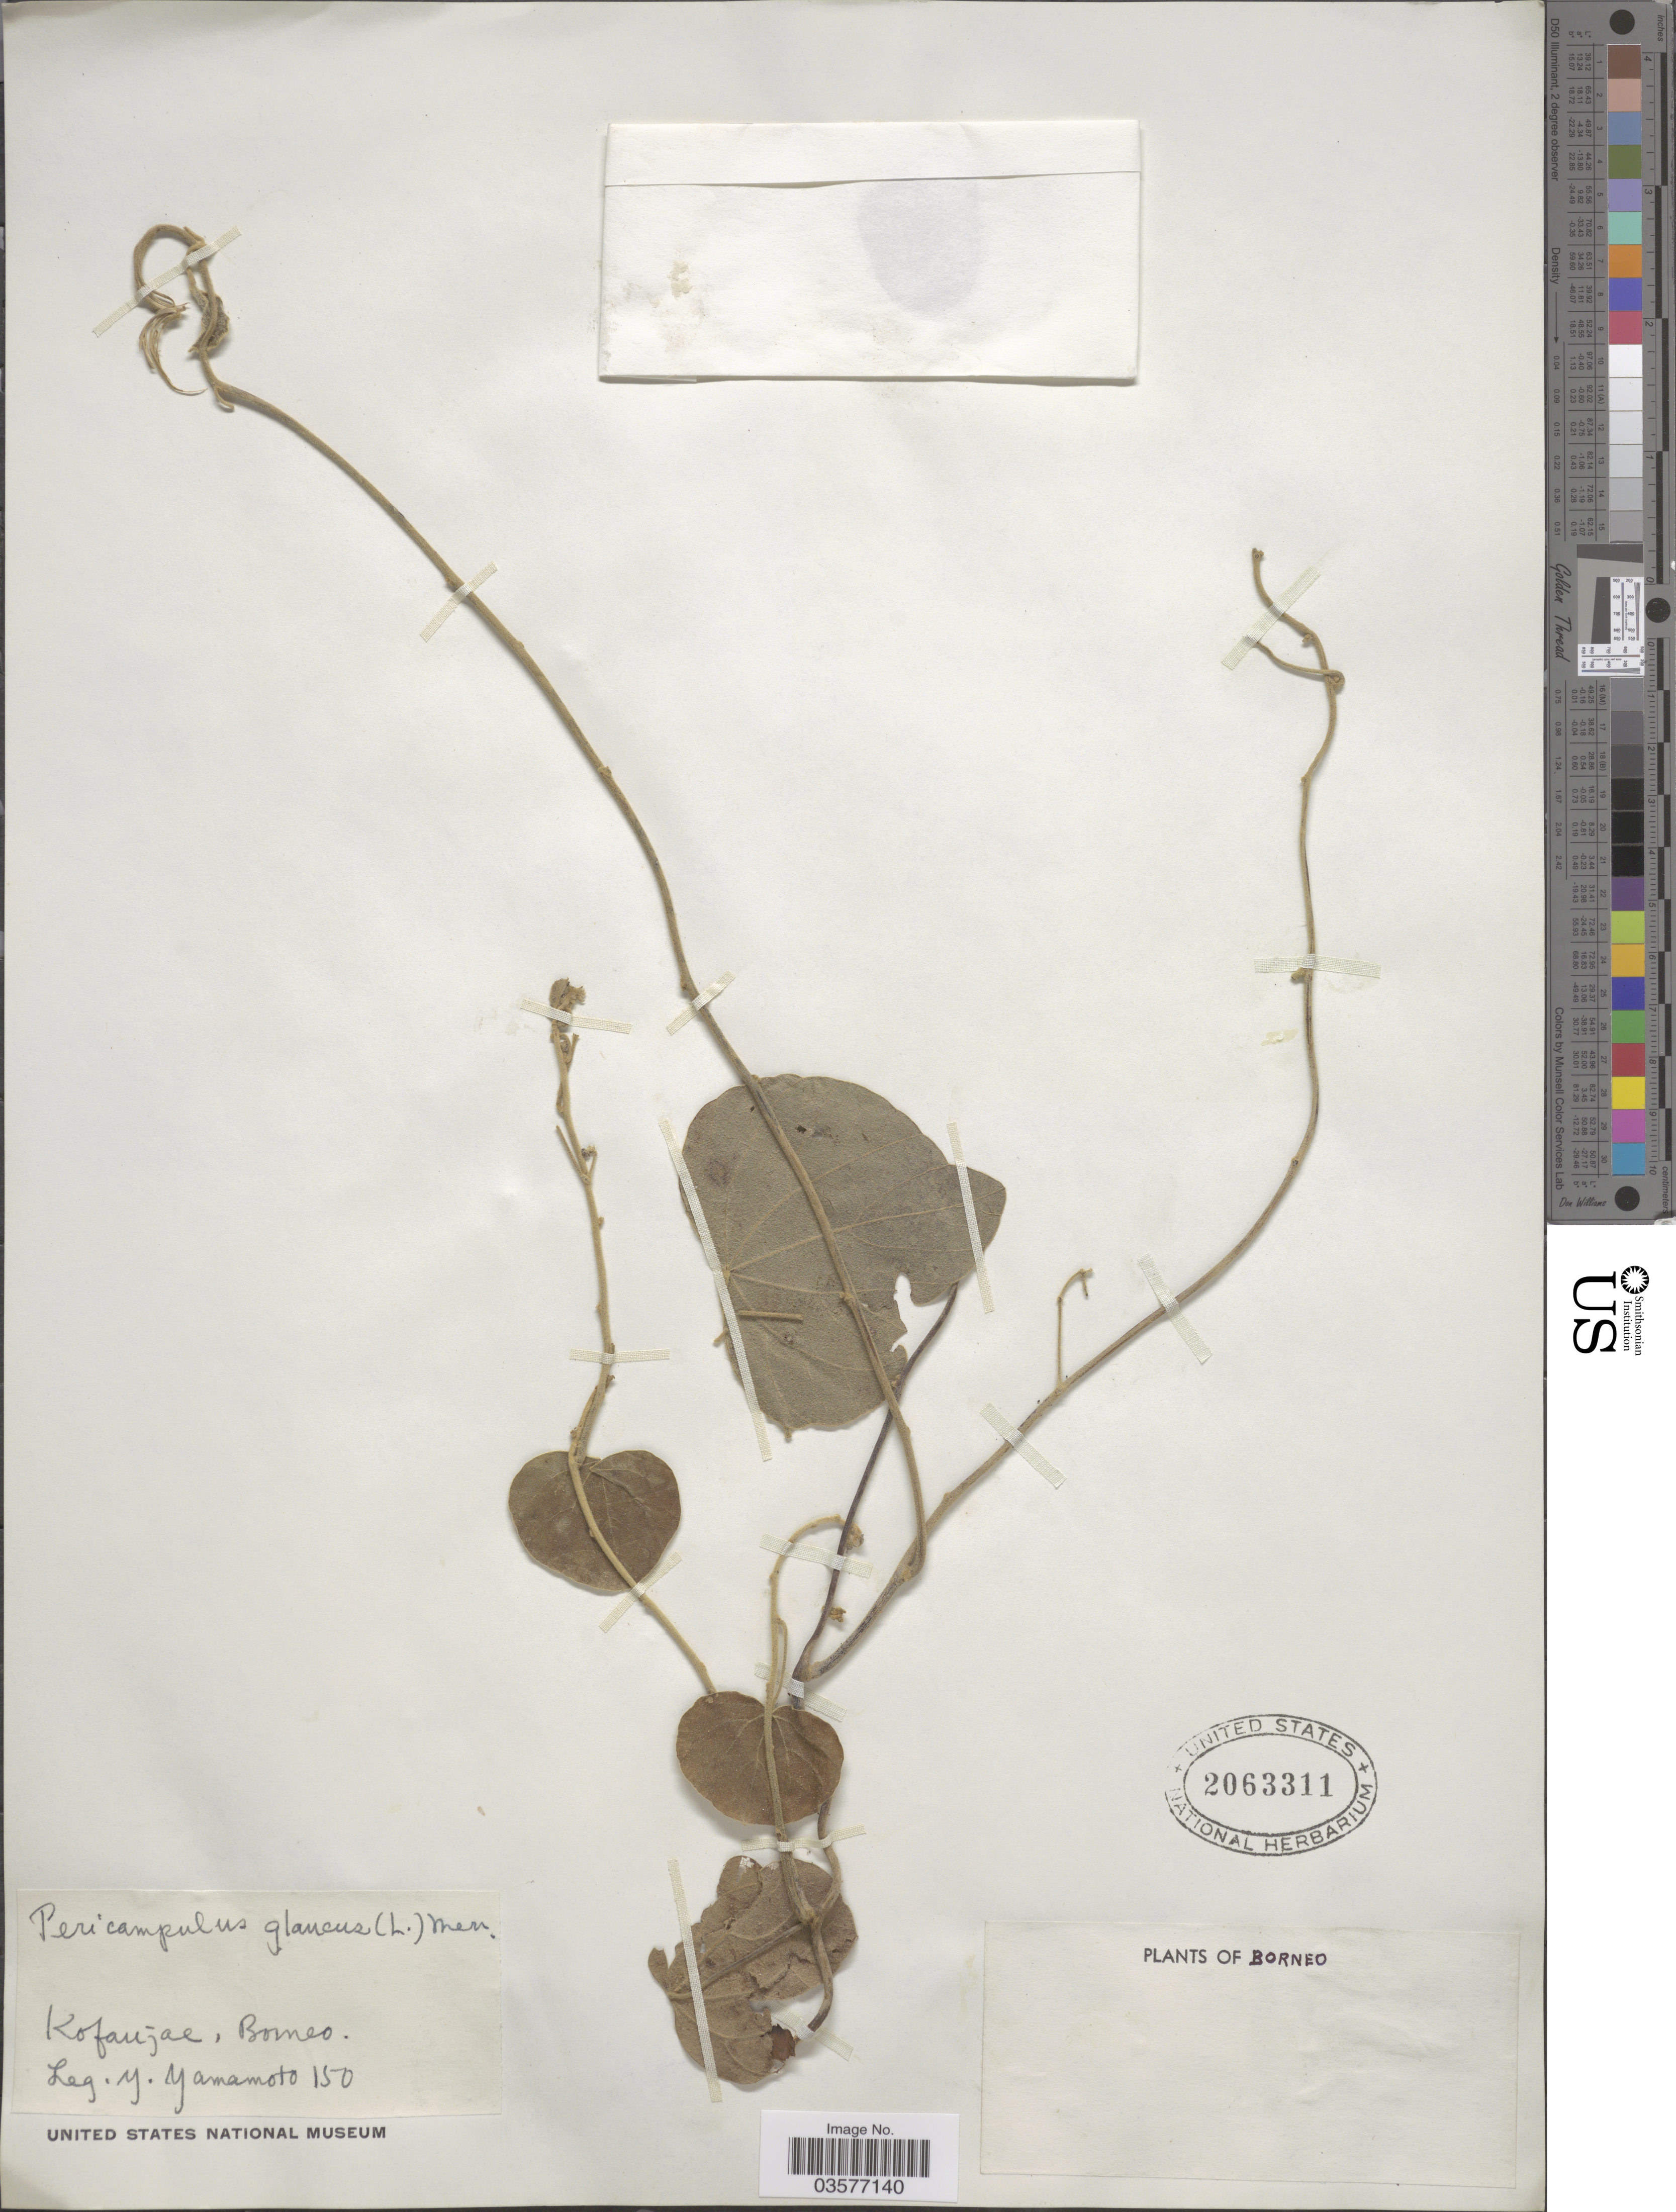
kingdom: Plantae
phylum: Tracheophyta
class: Magnoliopsida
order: Ranunculales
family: Menispermaceae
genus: Pericampylus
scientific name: Pericampylus glaucus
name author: (Lam.) Merr.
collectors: Y. Yamamoto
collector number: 150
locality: Kofanjae, Borneo.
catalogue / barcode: US 2063311